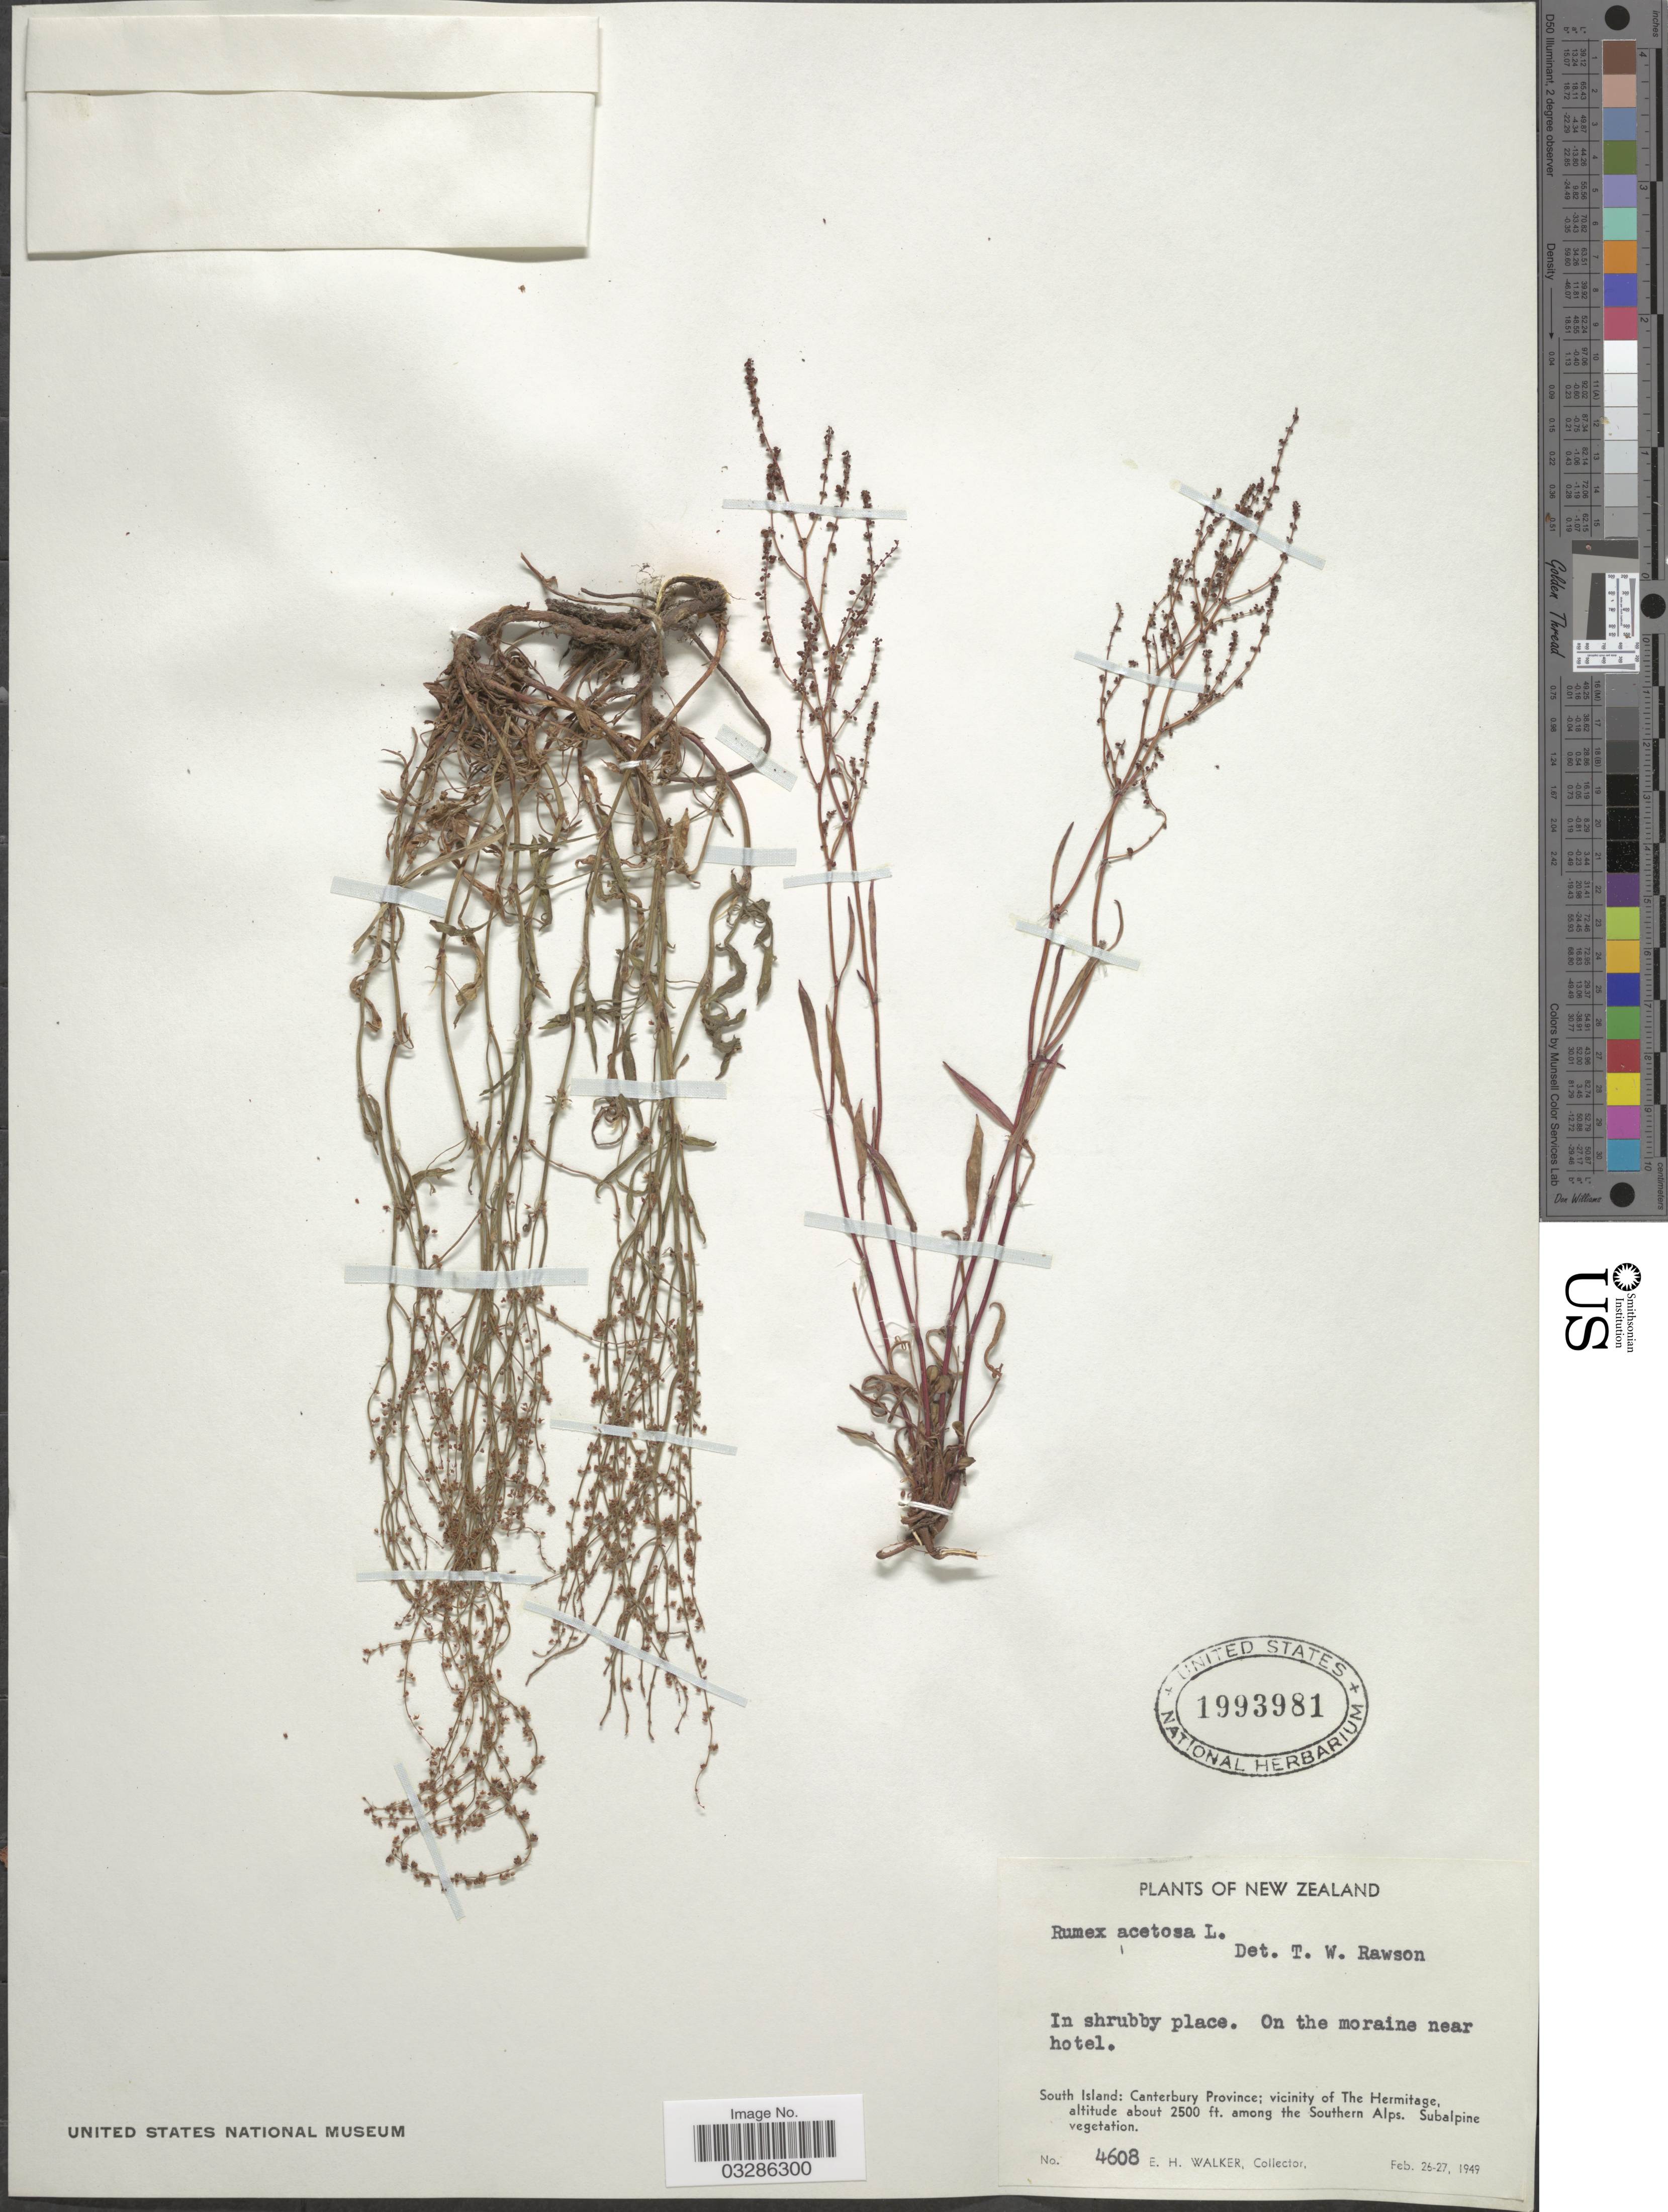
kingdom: Plantae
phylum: Tracheophyta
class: Magnoliopsida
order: Caryophyllales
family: Polygonaceae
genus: Rumex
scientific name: Rumex acetosella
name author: L.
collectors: E. H. Walker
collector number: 4608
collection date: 1949-02-26/1949-02-27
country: New Zealand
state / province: Canterbury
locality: On the moraine near hotel. South Island: vicinity of The Hermitage, among the Southern Alps.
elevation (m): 762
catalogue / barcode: US 1993981